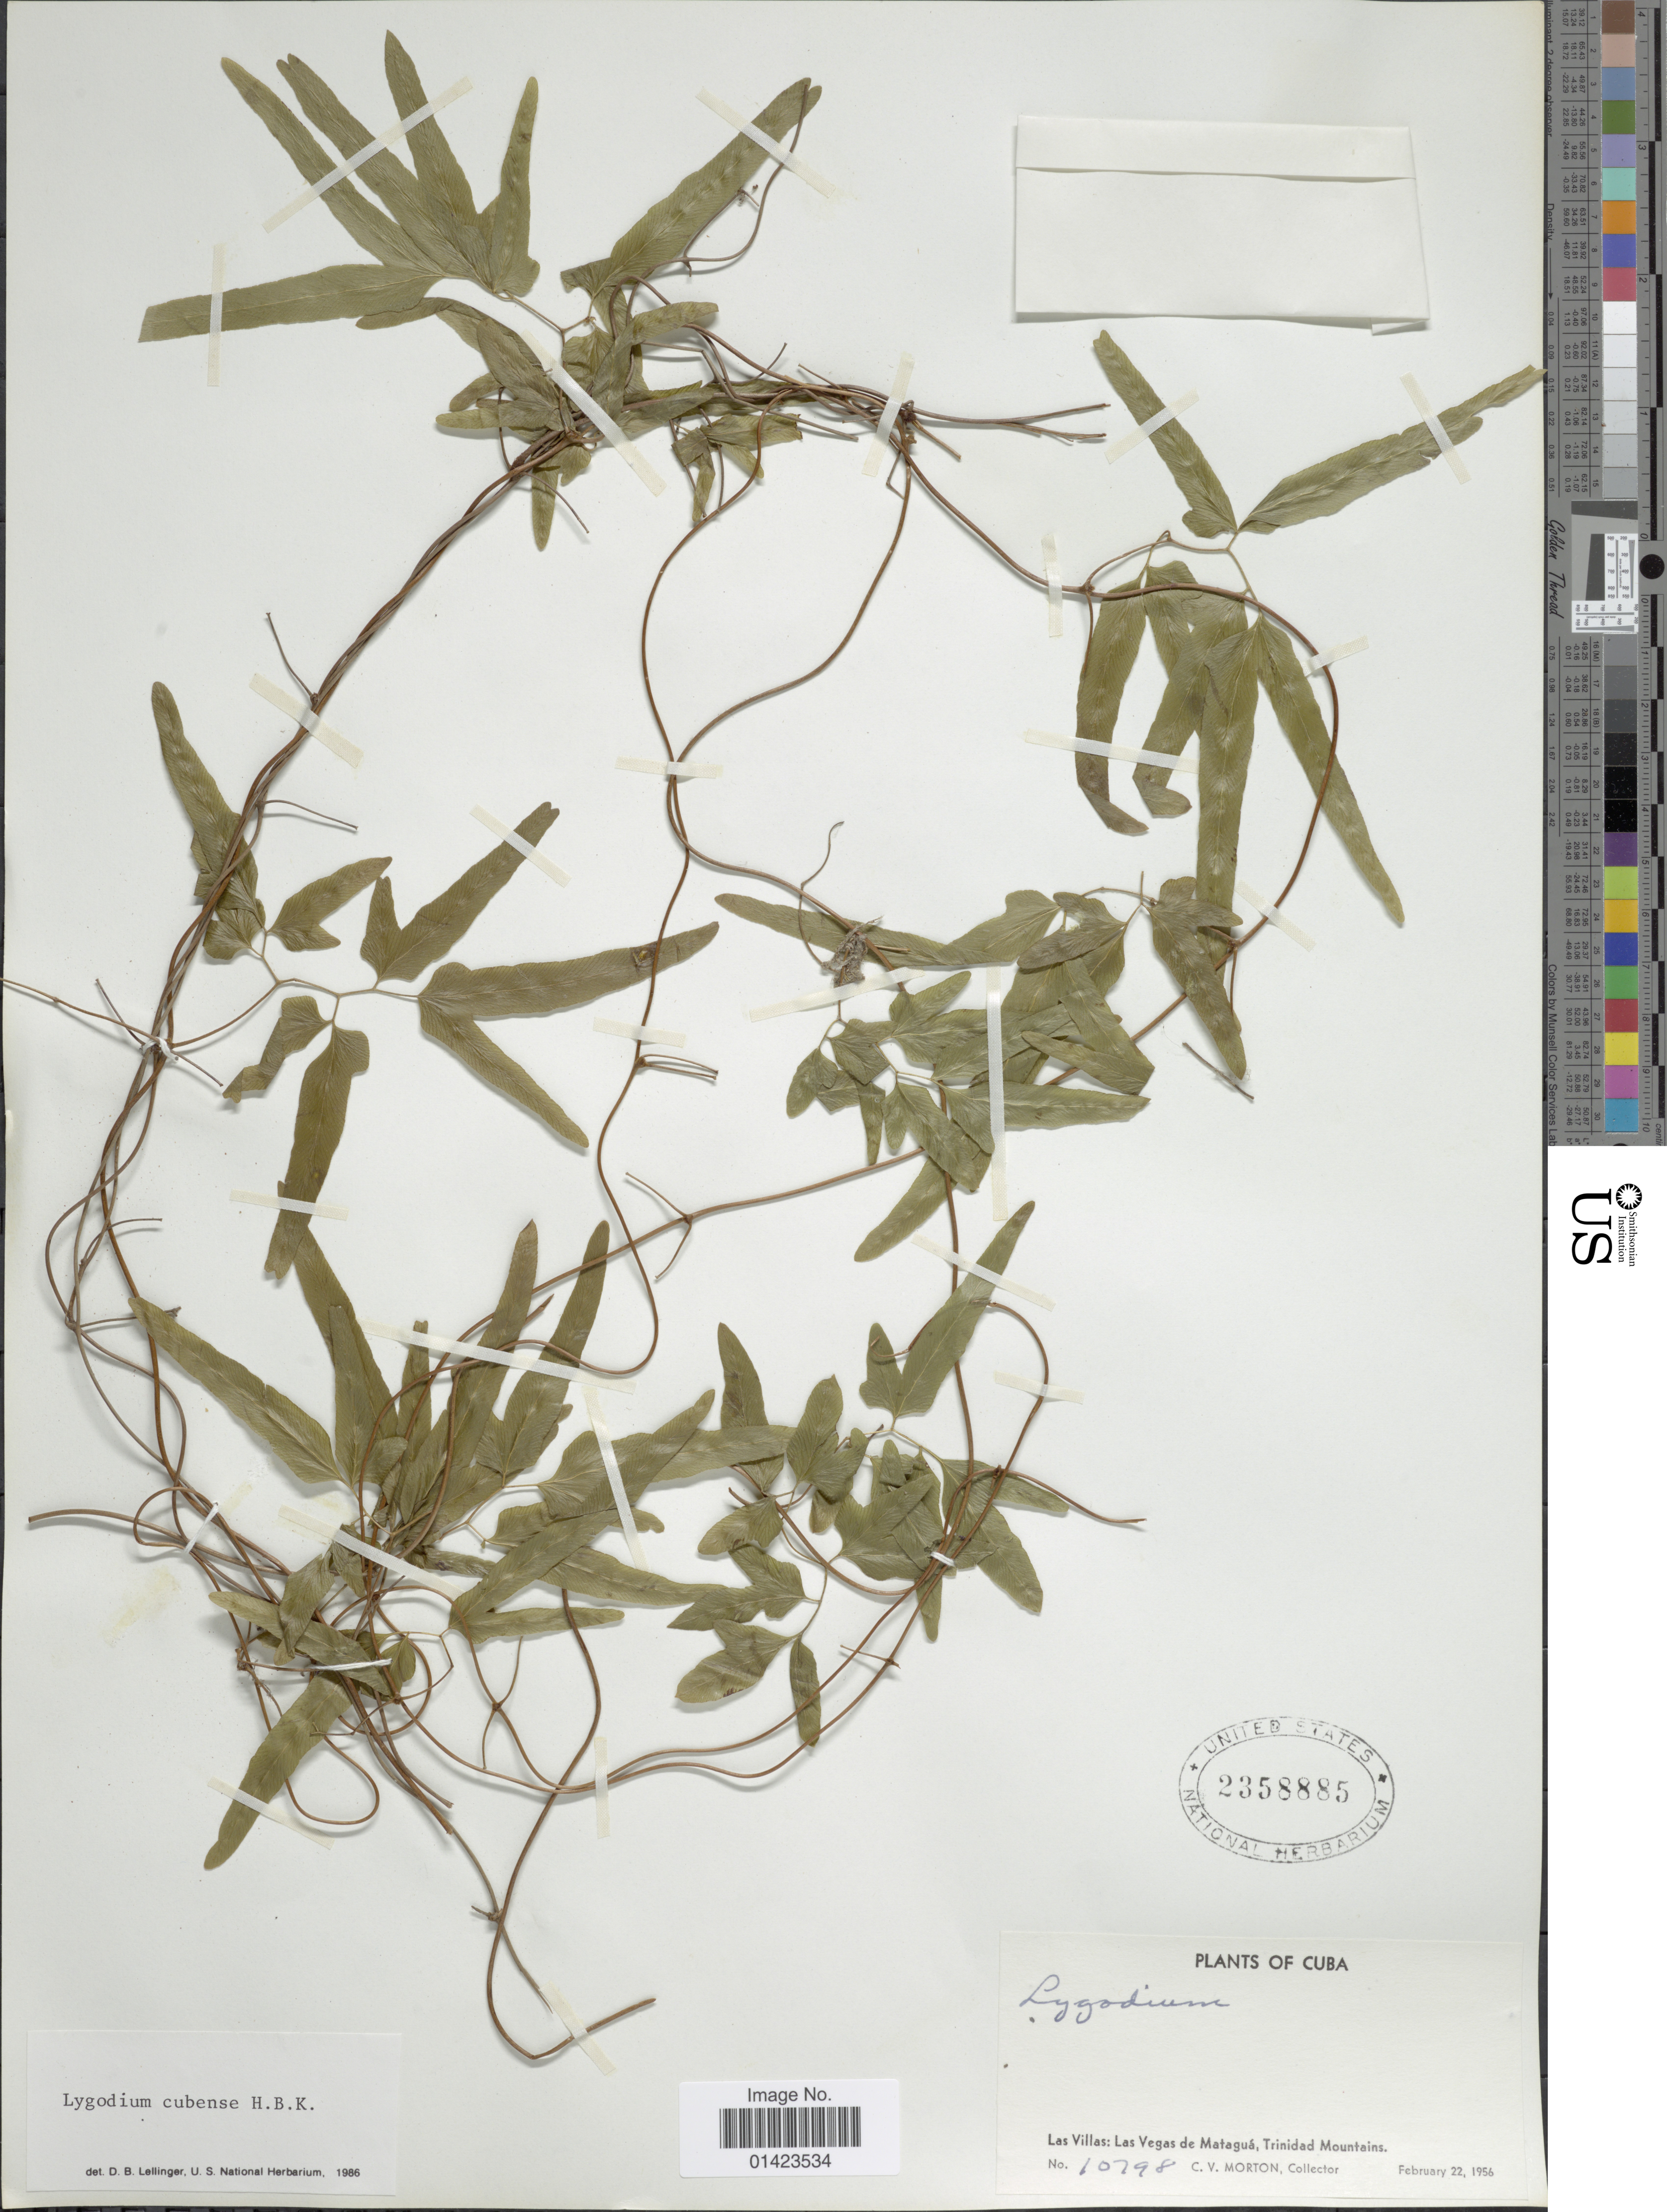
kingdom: Plantae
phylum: Tracheophyta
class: Polypodiopsida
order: Schizaeales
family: Lygodiaceae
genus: Lygodium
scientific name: Lygodium cubense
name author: Kunth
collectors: C. V. Morton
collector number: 10798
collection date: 1956-02-22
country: Cuba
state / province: Las Villas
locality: Las Villas: Las Vegas de Mataguá, Trinidad Mountains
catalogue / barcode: US 2358885